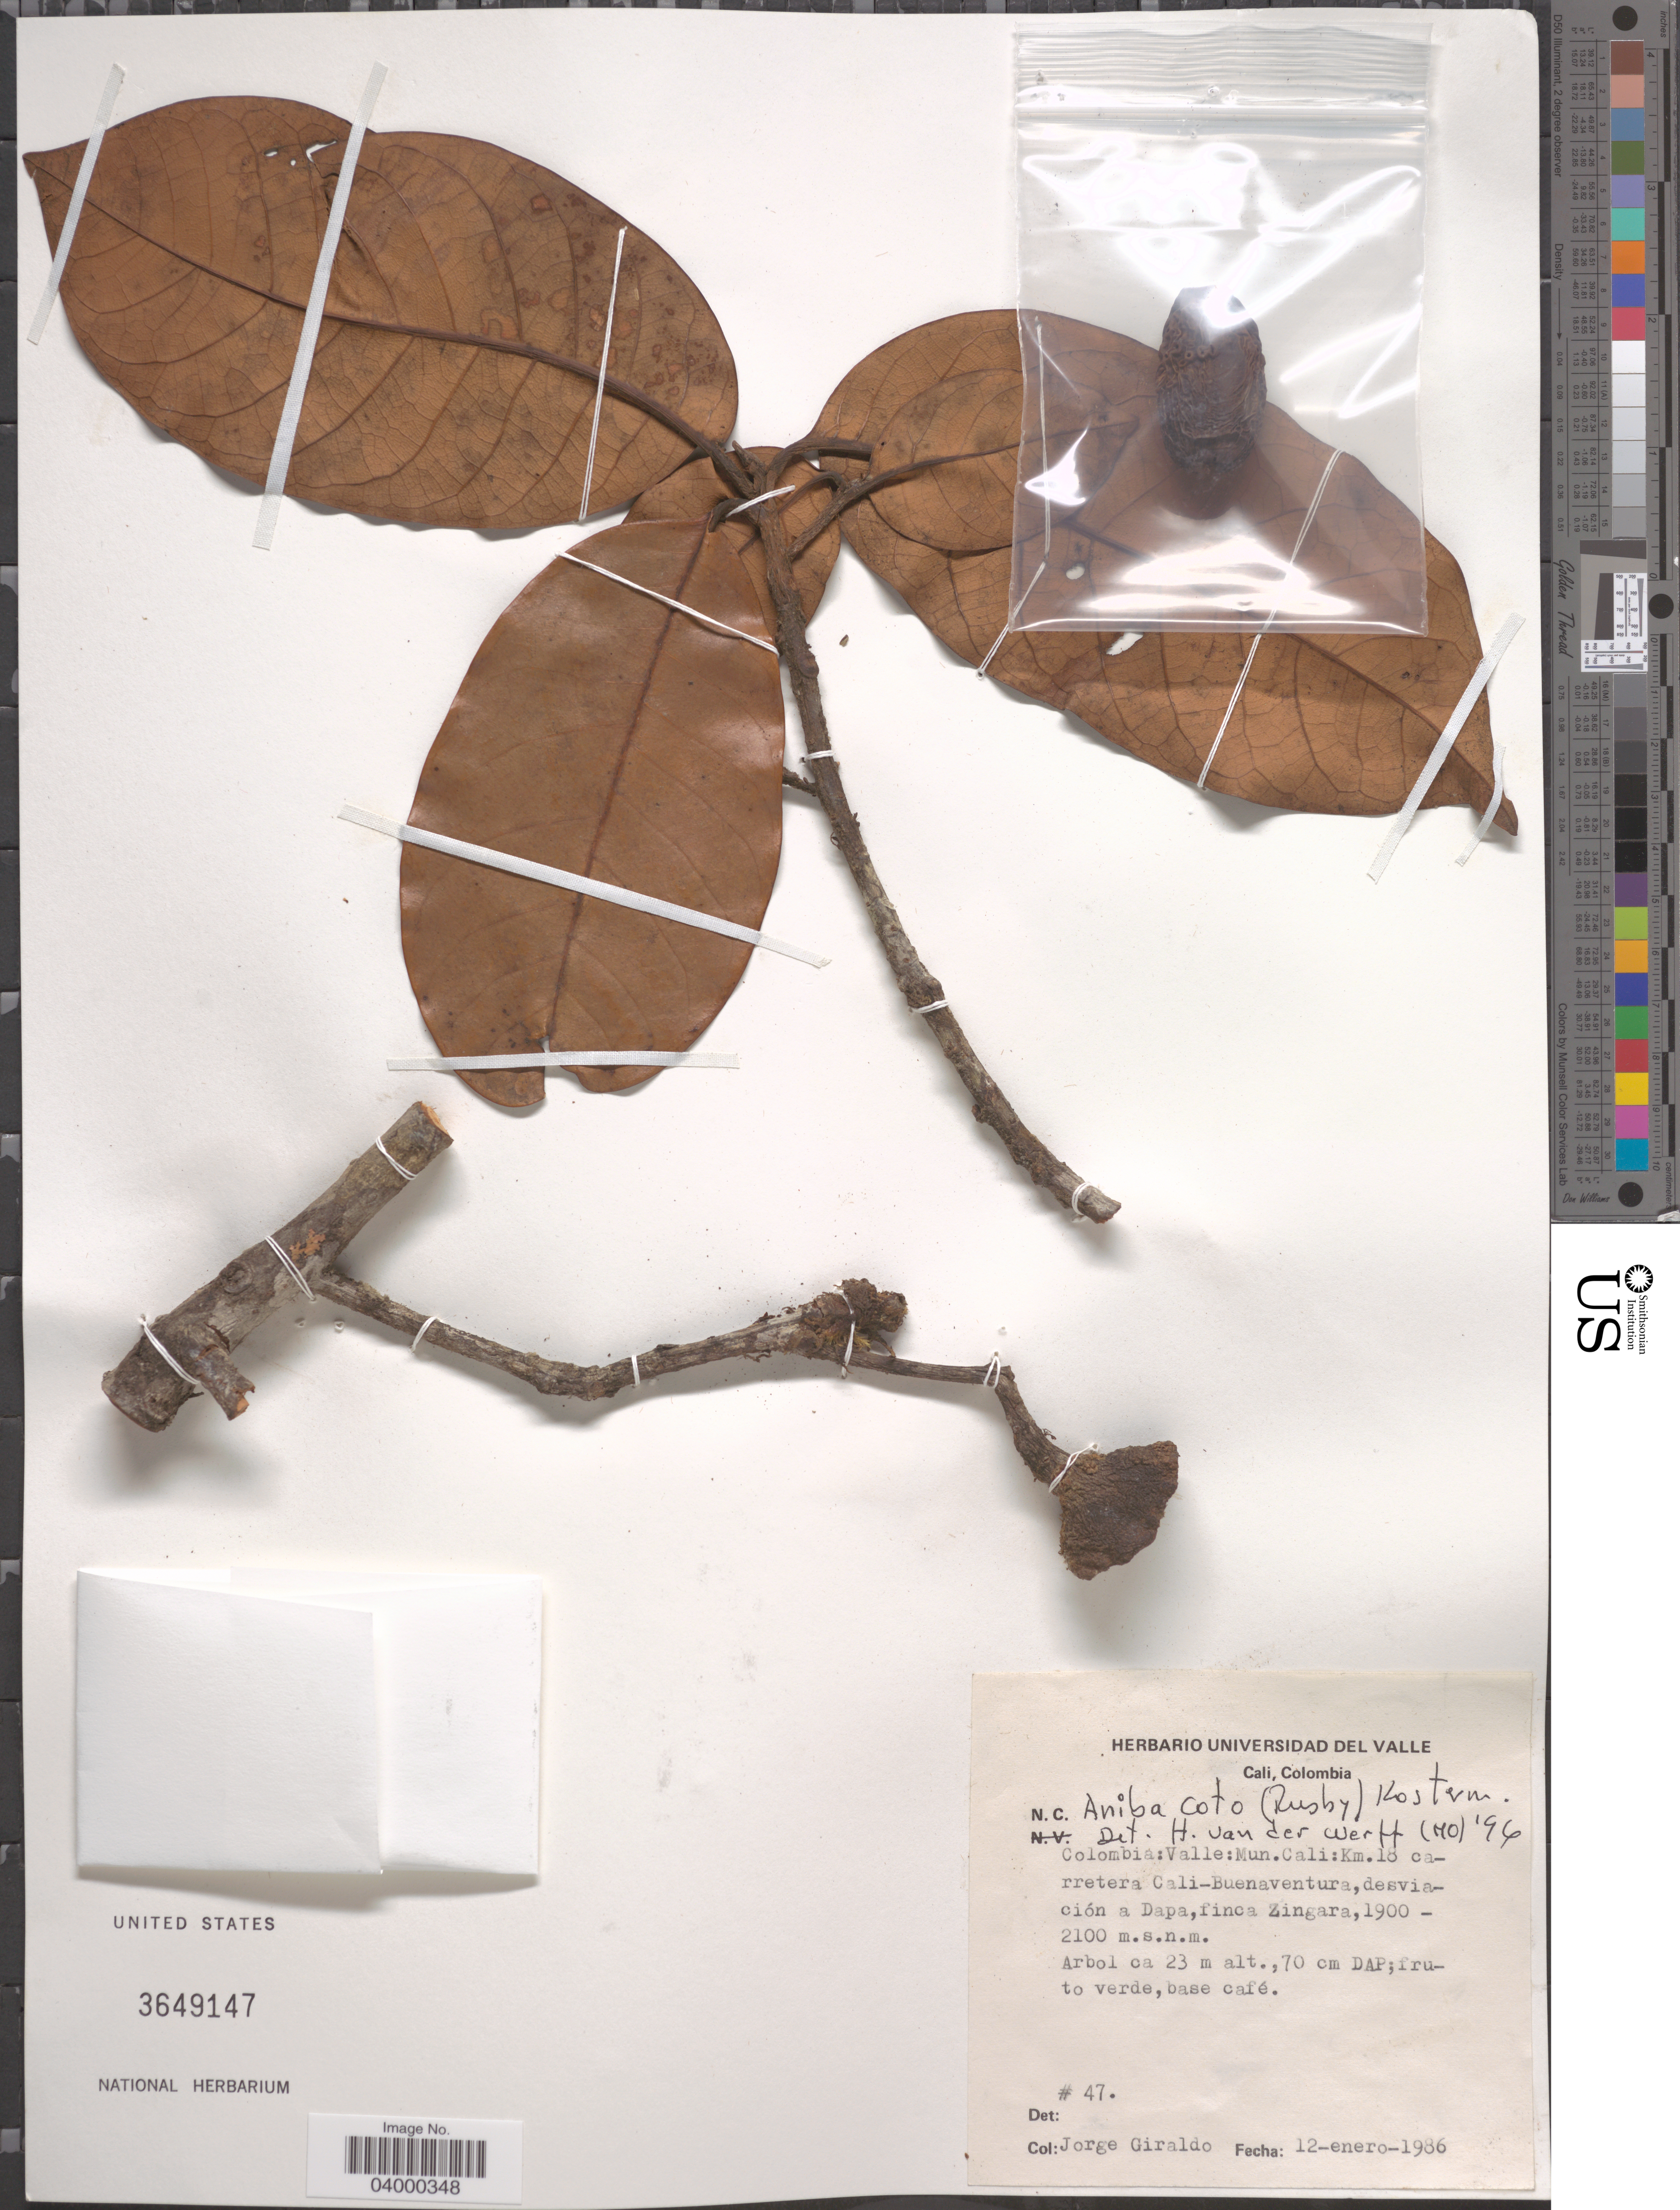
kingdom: Plantae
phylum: Tracheophyta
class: Magnoliopsida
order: Laurales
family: Lauraceae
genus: Aniba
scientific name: Aniba coto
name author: (Rusby) Kosterm. ex J.F. Macbr.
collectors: J. Giraldo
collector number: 47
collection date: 1986-01-12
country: Colombia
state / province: Valle del Cauca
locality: Valle:Mun.Cali:Km.18 carretera Cali-Buenaventura,desviación a Dapa,finca Zingara.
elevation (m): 1900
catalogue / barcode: US 3649147